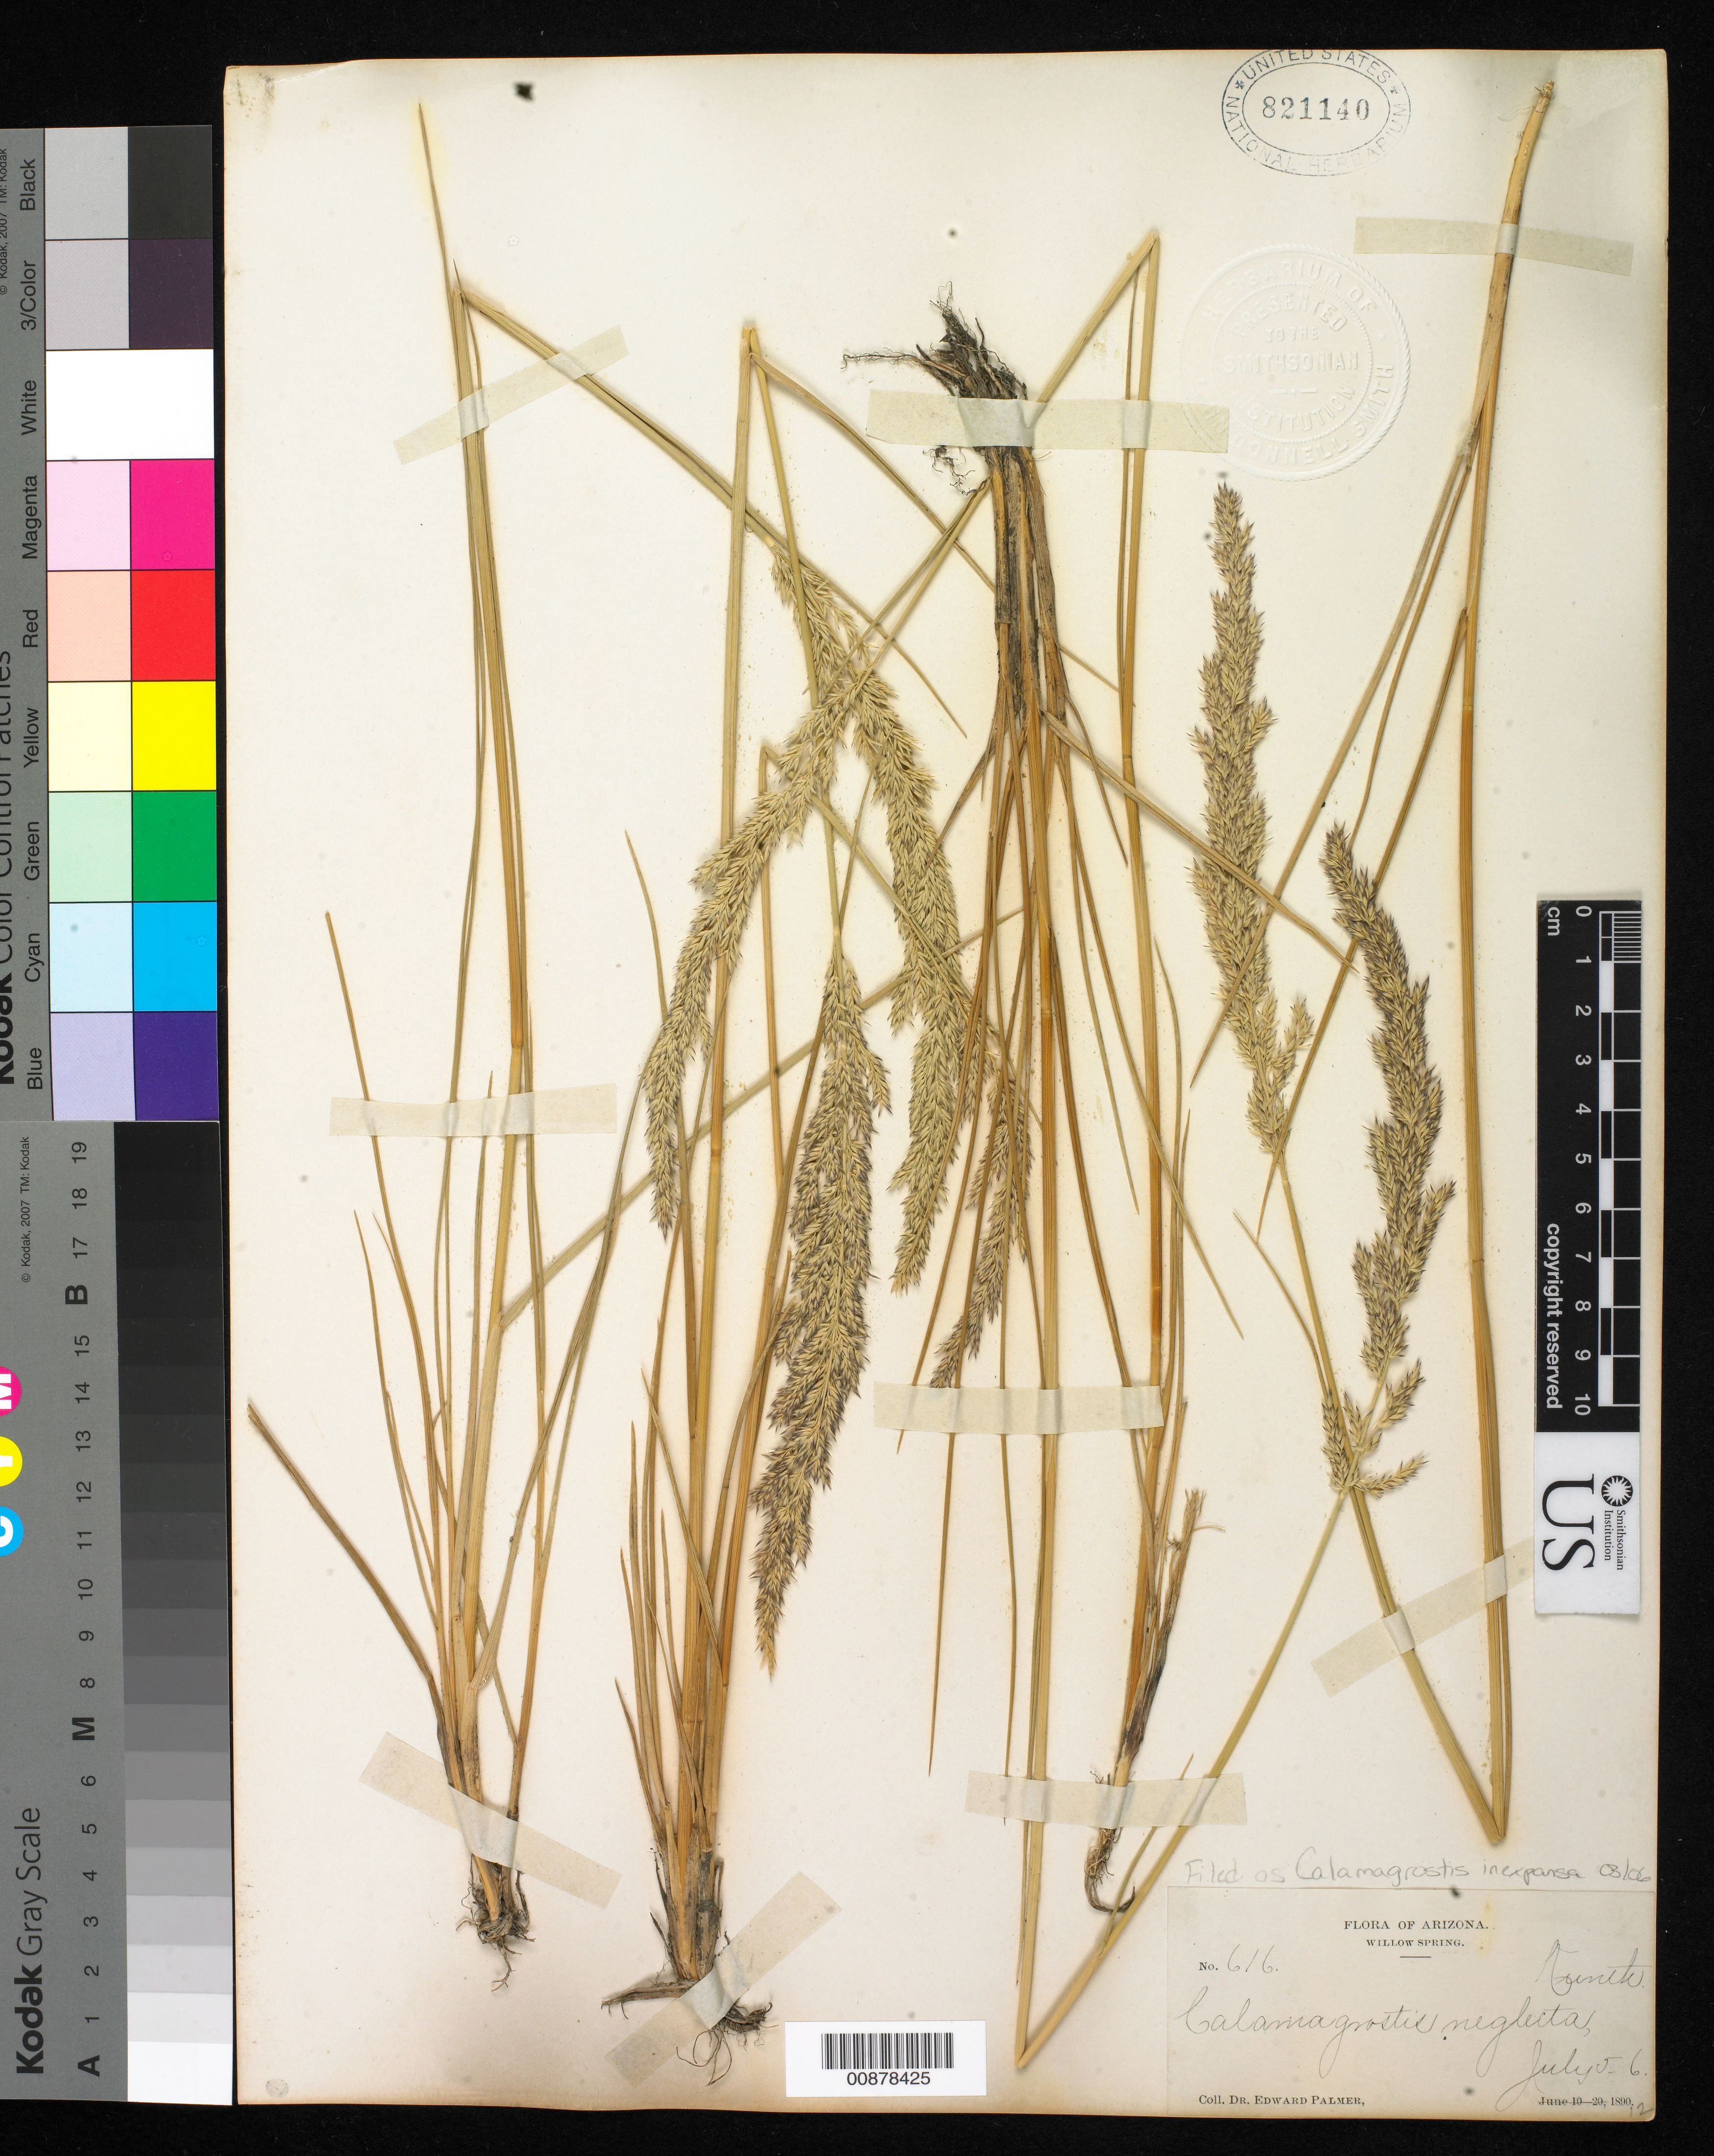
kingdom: Plantae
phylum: Tracheophyta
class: Liliopsida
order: Poales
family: Poaceae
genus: Calamagrostis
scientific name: Calamagrostis neglecta subsp. inexpansa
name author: (A. Gray) Tzvelev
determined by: Poaceae Reorganization Project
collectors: E. Palmer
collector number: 616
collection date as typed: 05 Jul 1890 to 06 Jul 1890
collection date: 1890-07-05/1890-07-06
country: United States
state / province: Arizona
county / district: Coconino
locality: Willow Spring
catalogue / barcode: US 821140